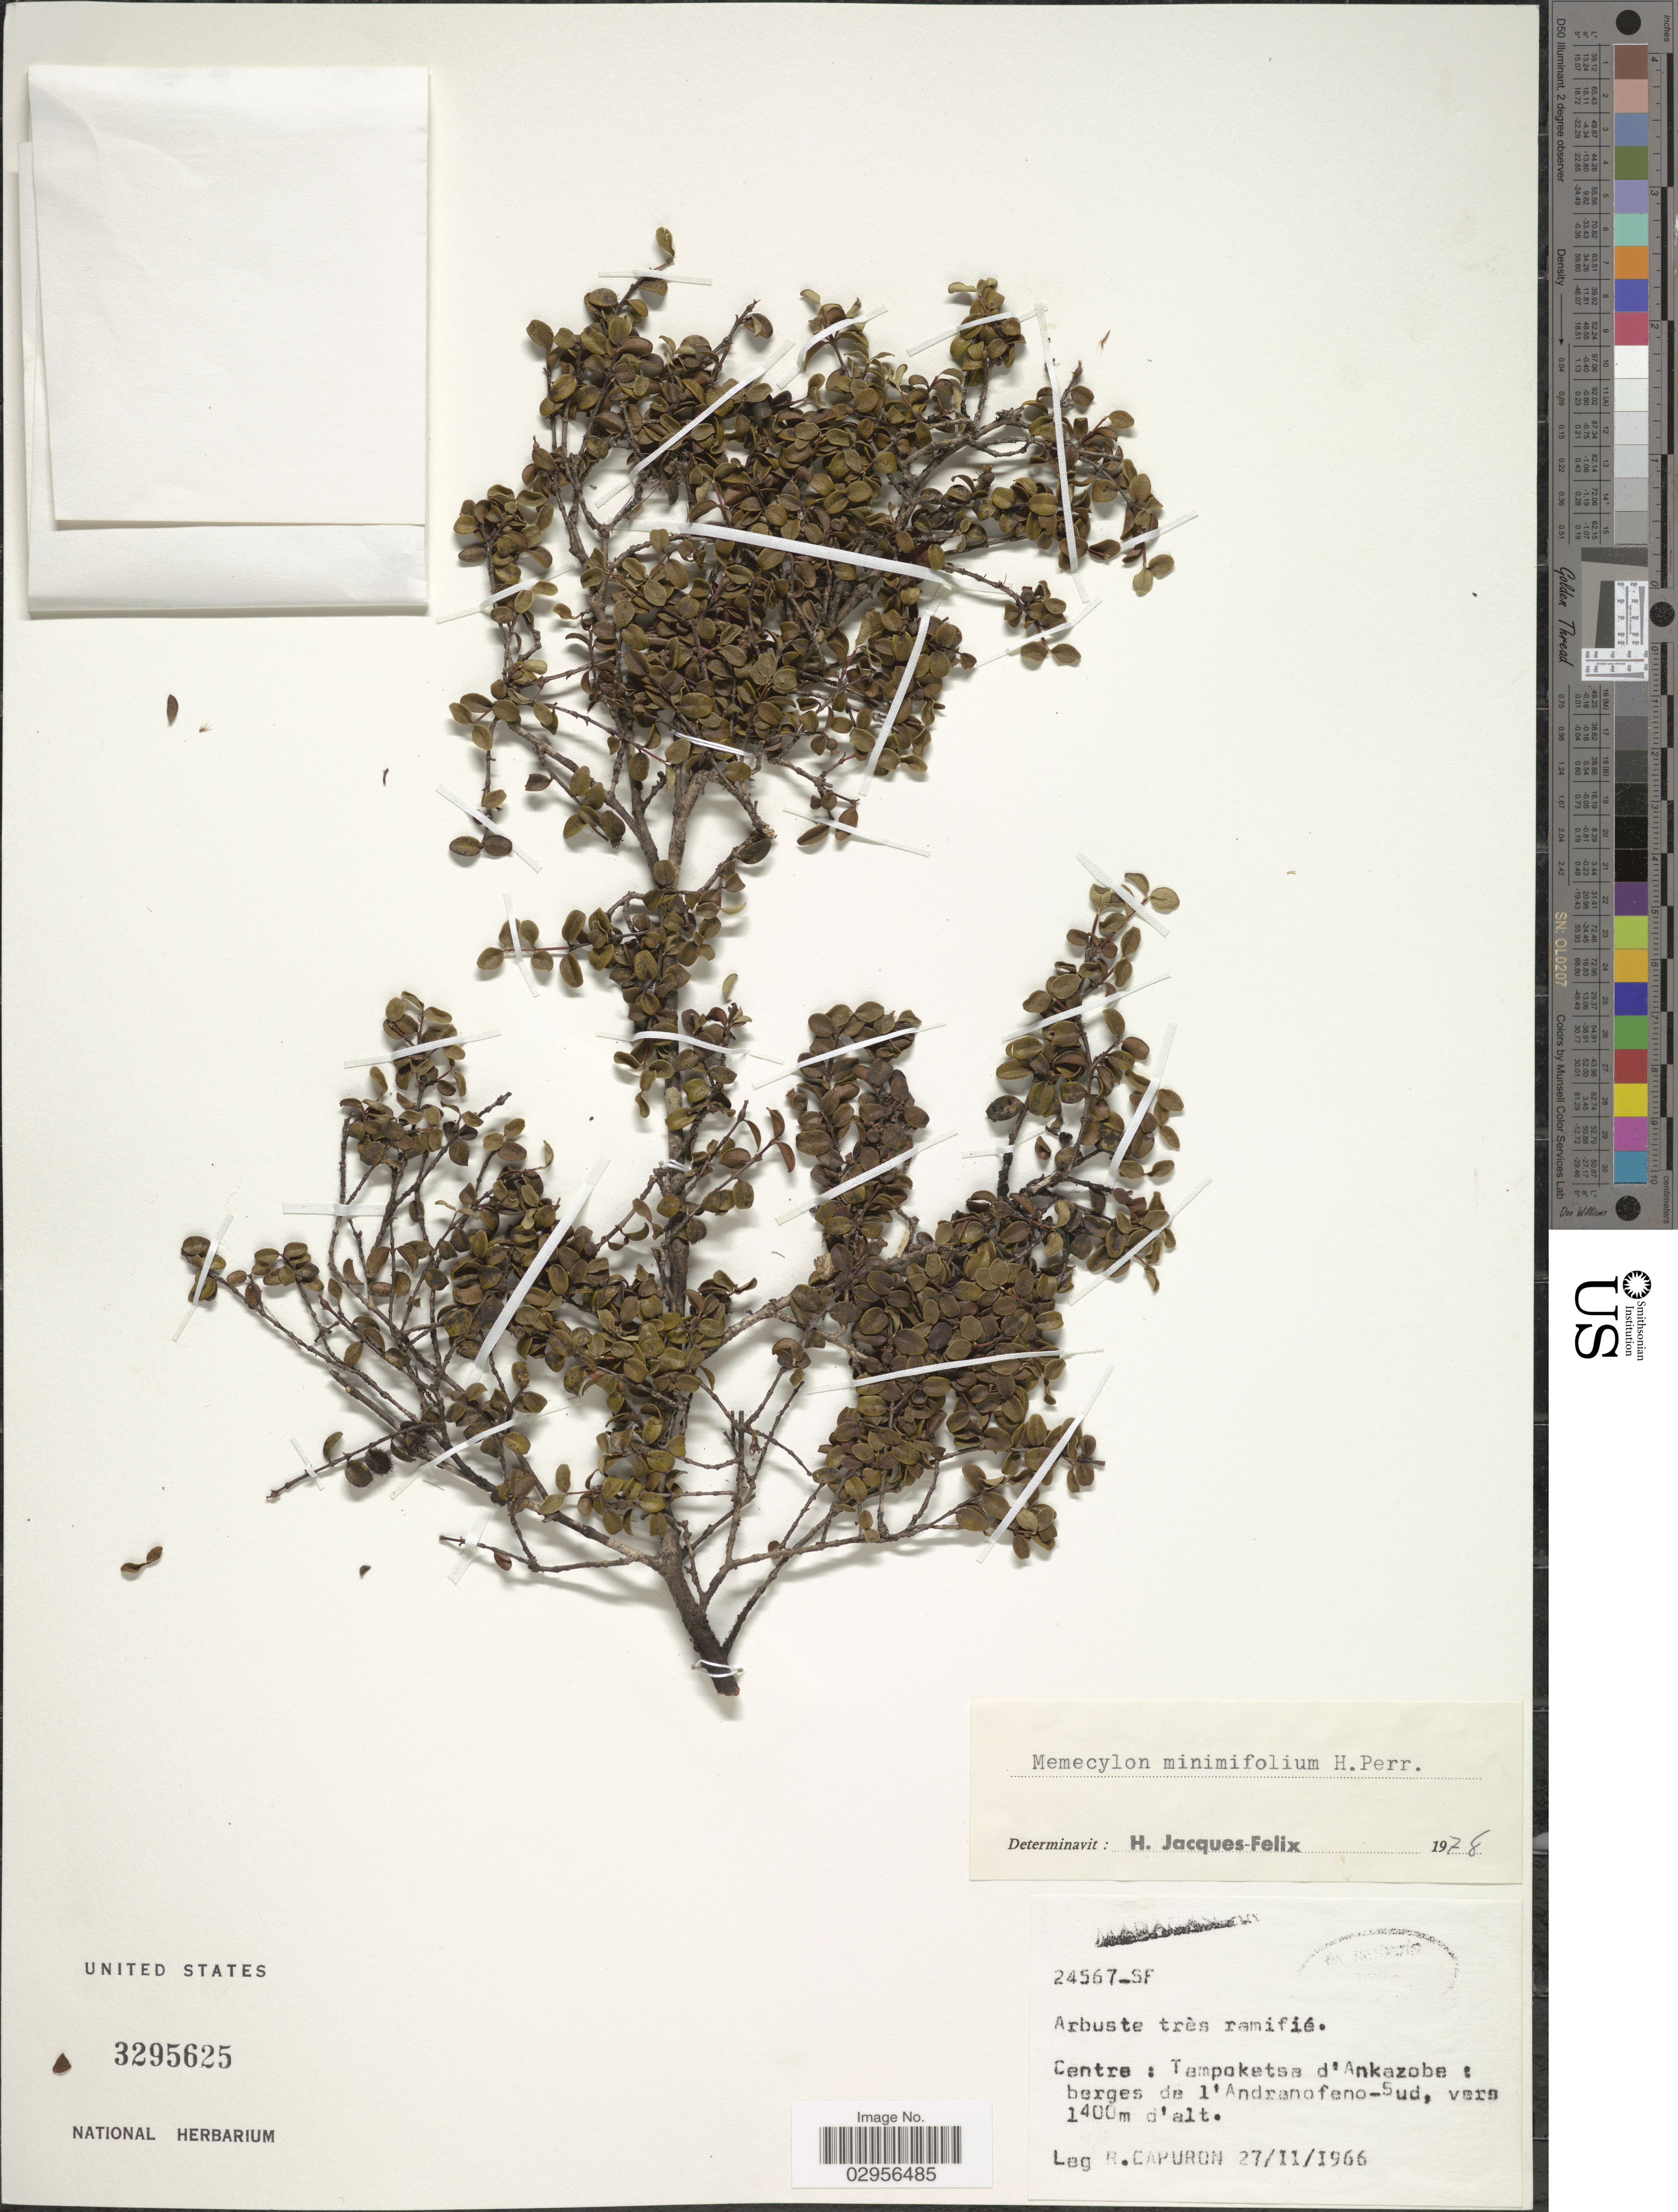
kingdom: Plantae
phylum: Tracheophyta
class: Magnoliopsida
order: Myrtales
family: Melastomataceae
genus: Memecylon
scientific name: Memecylon minimifolium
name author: H. Perrier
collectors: R. Capuron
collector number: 24567_SF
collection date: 1966-11-27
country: Madagascar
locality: Centre: Tampoketsa d'Ankazobe: berges de l'Andranofeno-Sud.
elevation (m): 1400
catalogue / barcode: US 3295625